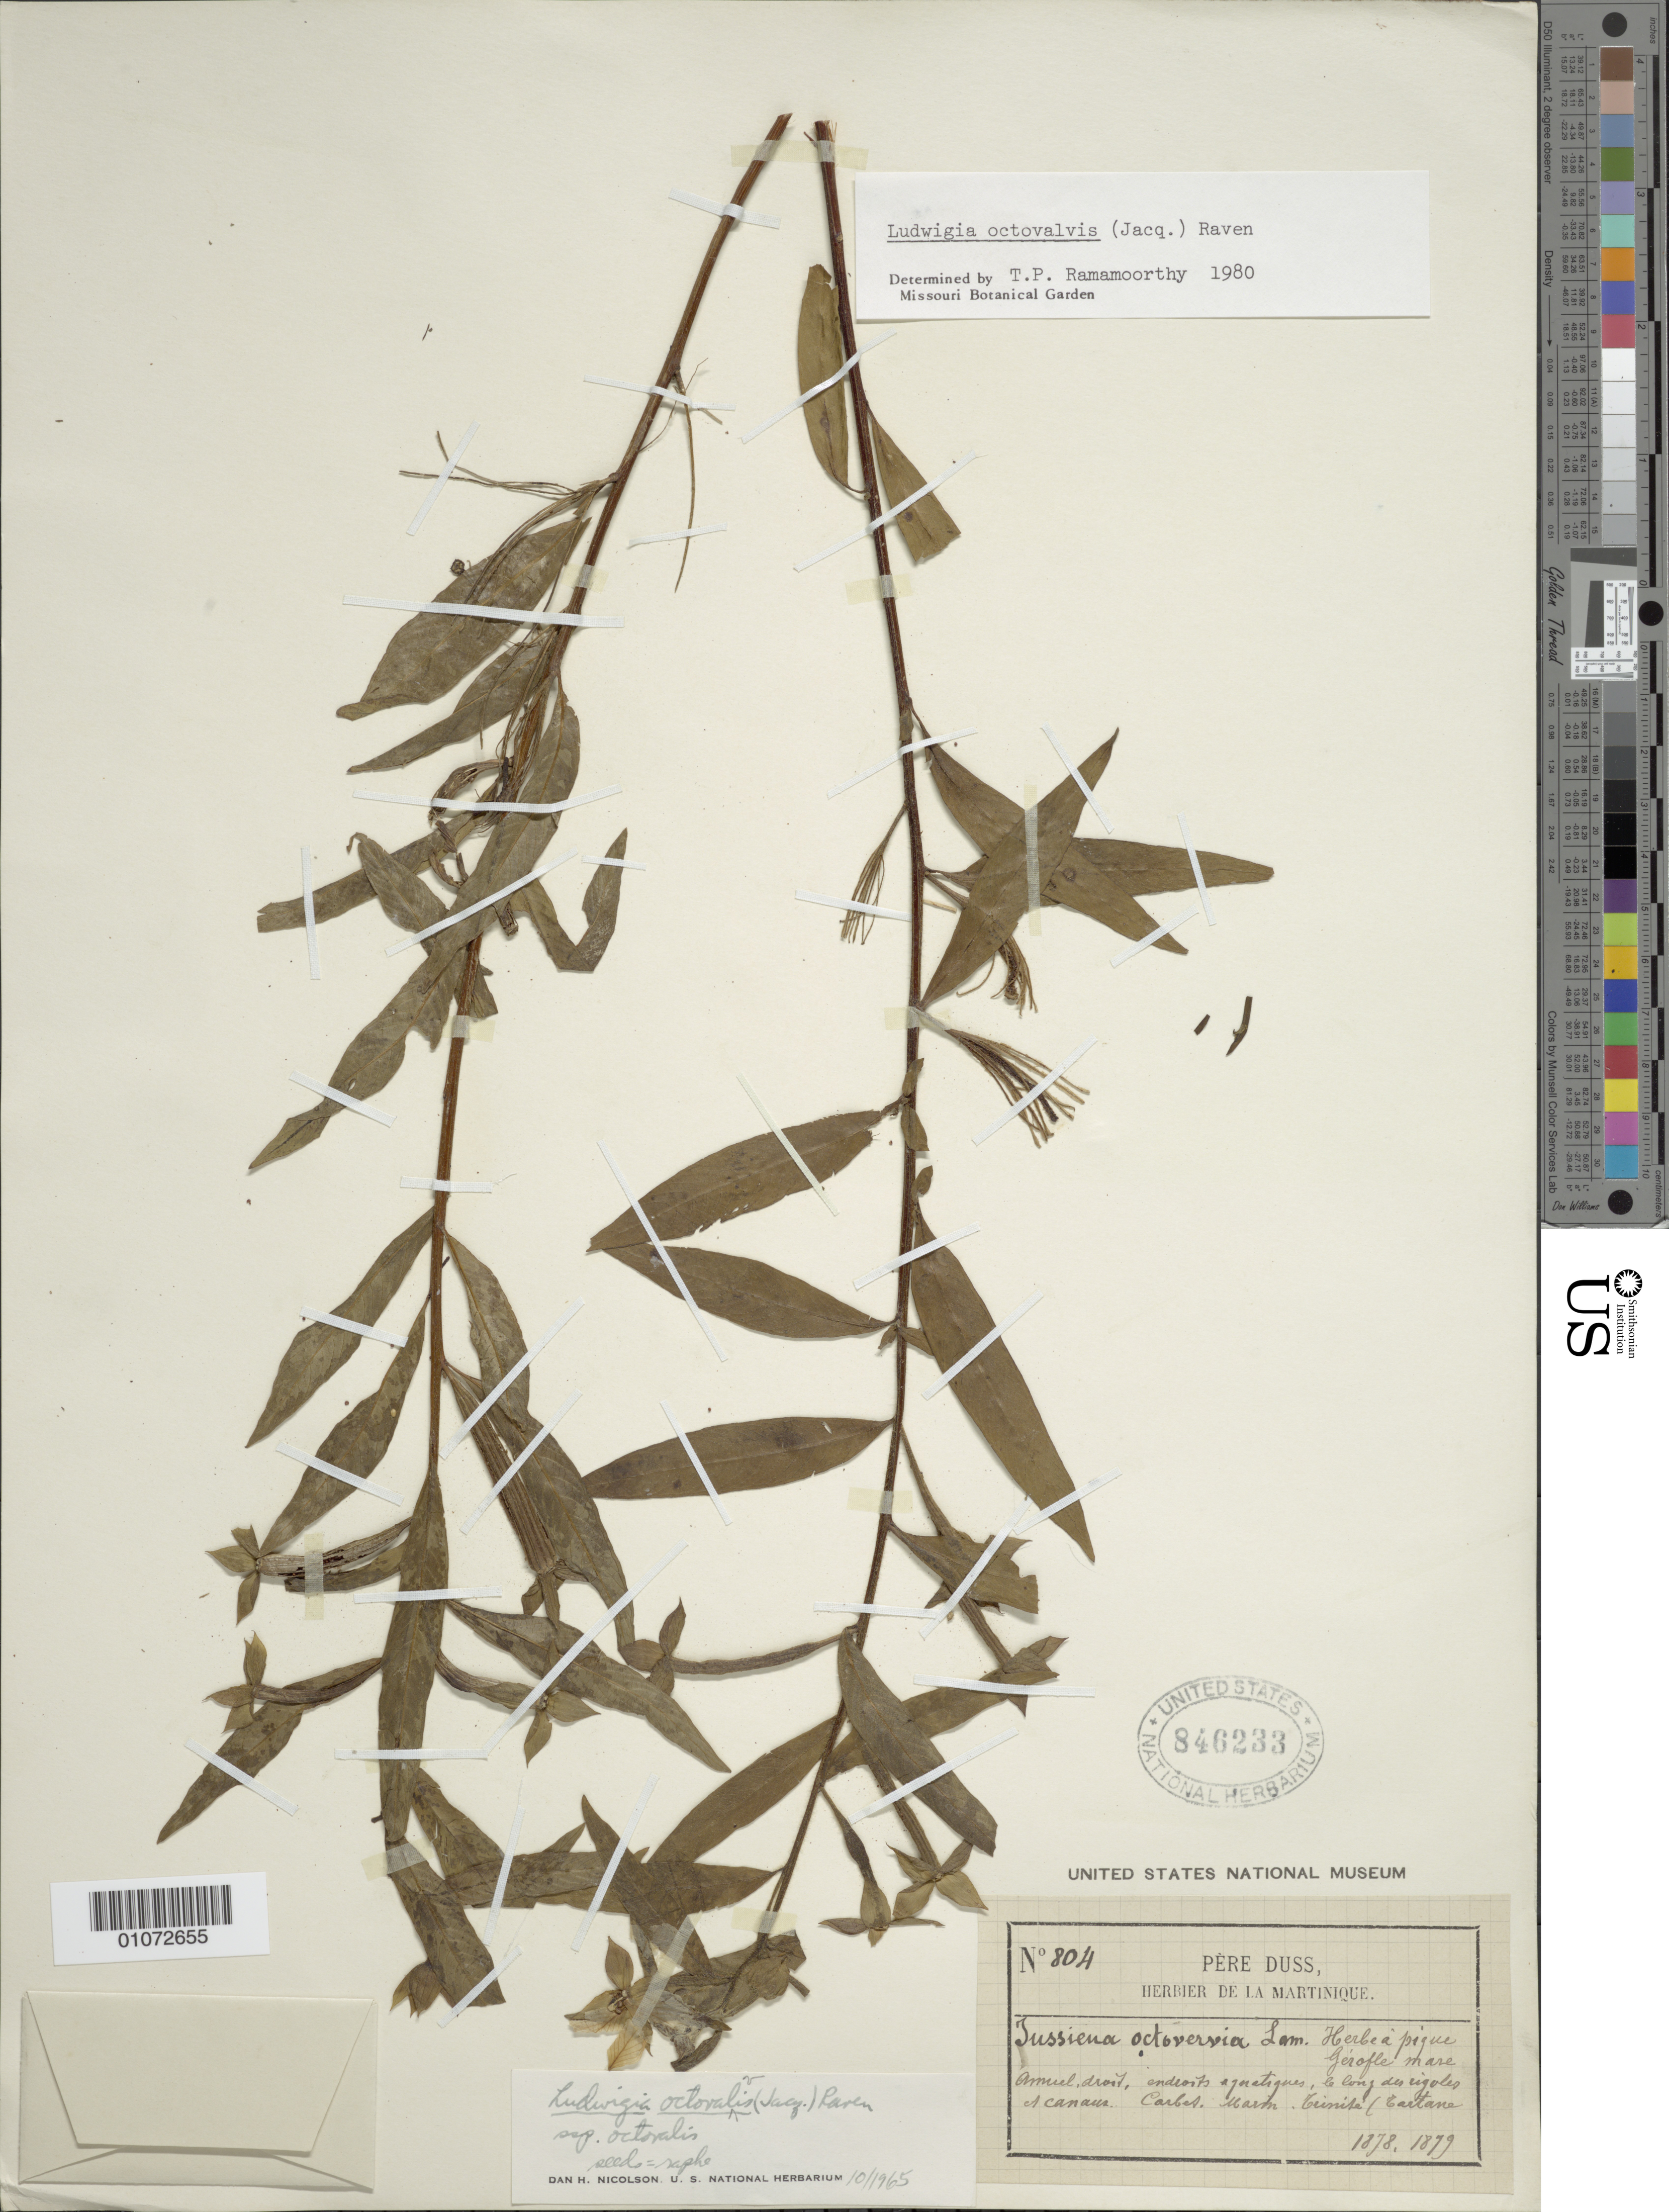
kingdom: Plantae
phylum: Tracheophyta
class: Magnoliopsida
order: Myrtales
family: Onagraceae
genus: Ludwigia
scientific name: Ludwigia octovalvis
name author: (Jacq.) P.H. Raven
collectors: Père Duss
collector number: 804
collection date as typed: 01 Jan 1878 to 31 Dec 1879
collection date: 1878-01-01/1879-12-31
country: Martinique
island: Martinique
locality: Herb found near ponds; aquatic.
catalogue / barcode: US 846233